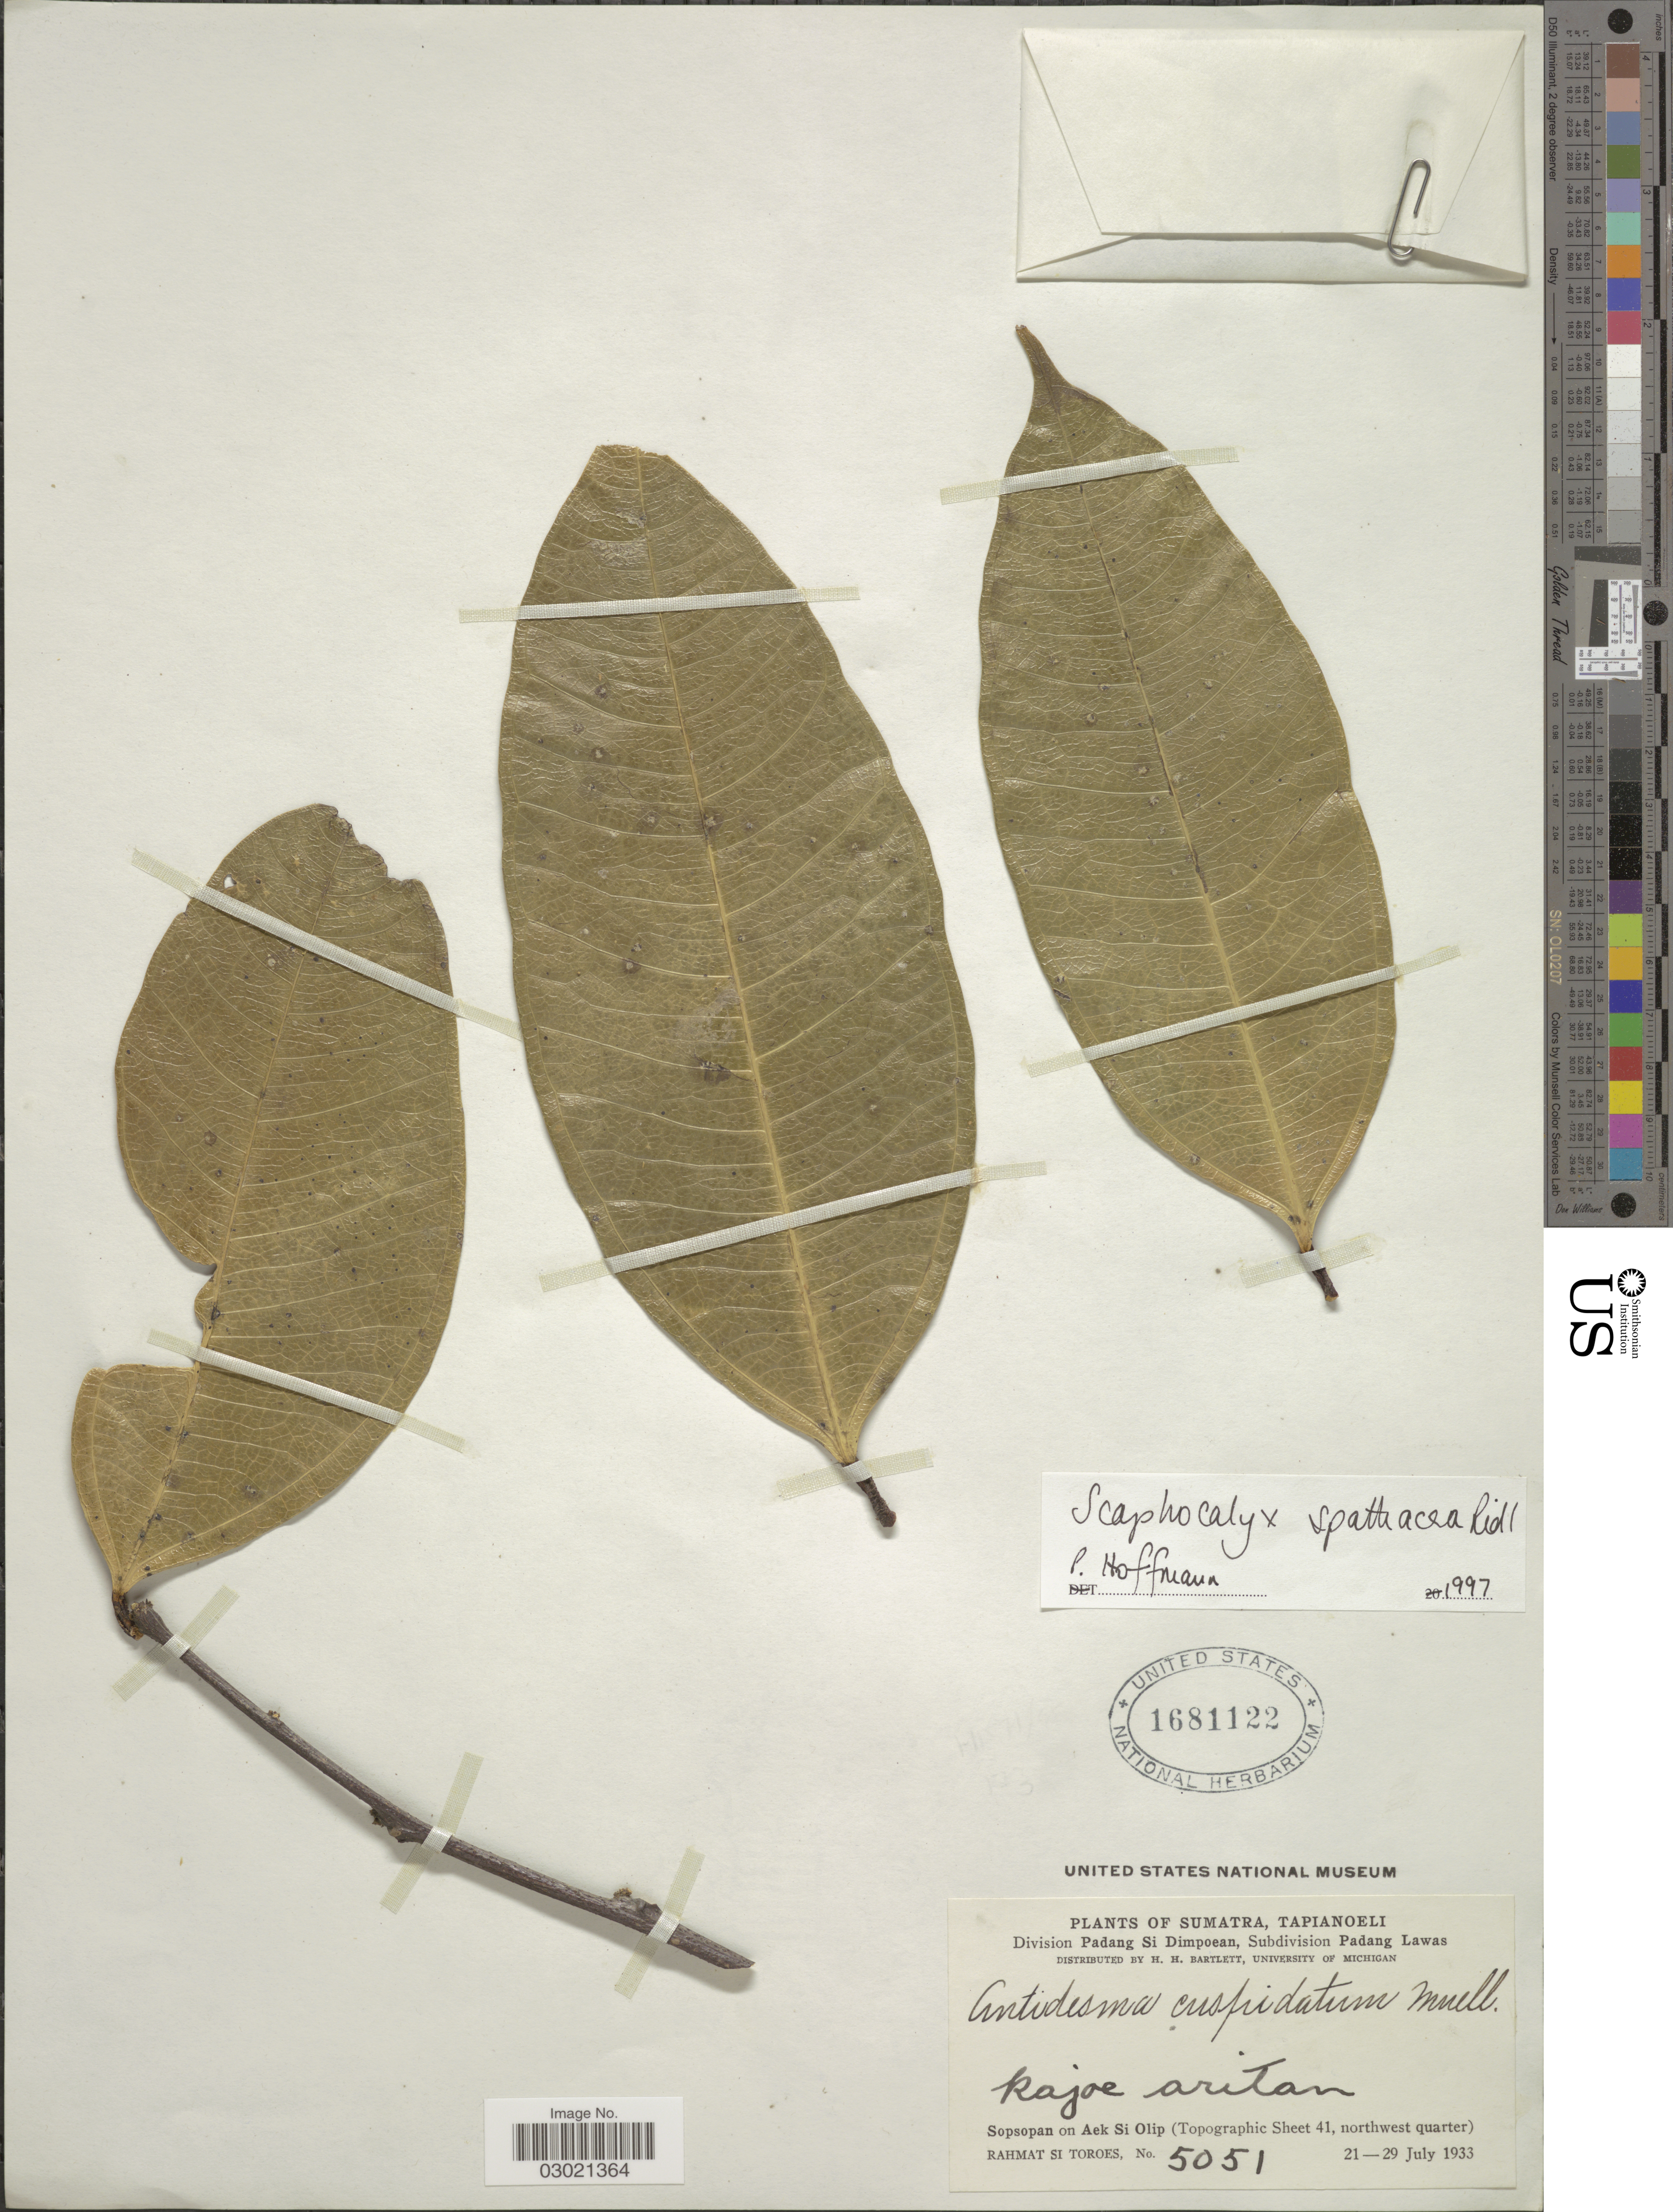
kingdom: Plantae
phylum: Tracheophyta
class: Magnoliopsida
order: Malpighiales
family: Achariaceae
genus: Scaphocalyx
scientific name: Scaphocalyx spathacea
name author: Ridl.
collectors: Rahmat Si Boeea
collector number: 5051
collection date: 1933-07-21/1933-07-29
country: Indonesia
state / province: Sumatra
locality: Tapianoeli. Division Padang Si Dimpoean, Subdivision Padang Lawas. Sopsopan on Aek Si Olip (Topographic Sheet 41, northwest quarter).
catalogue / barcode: US 1681122